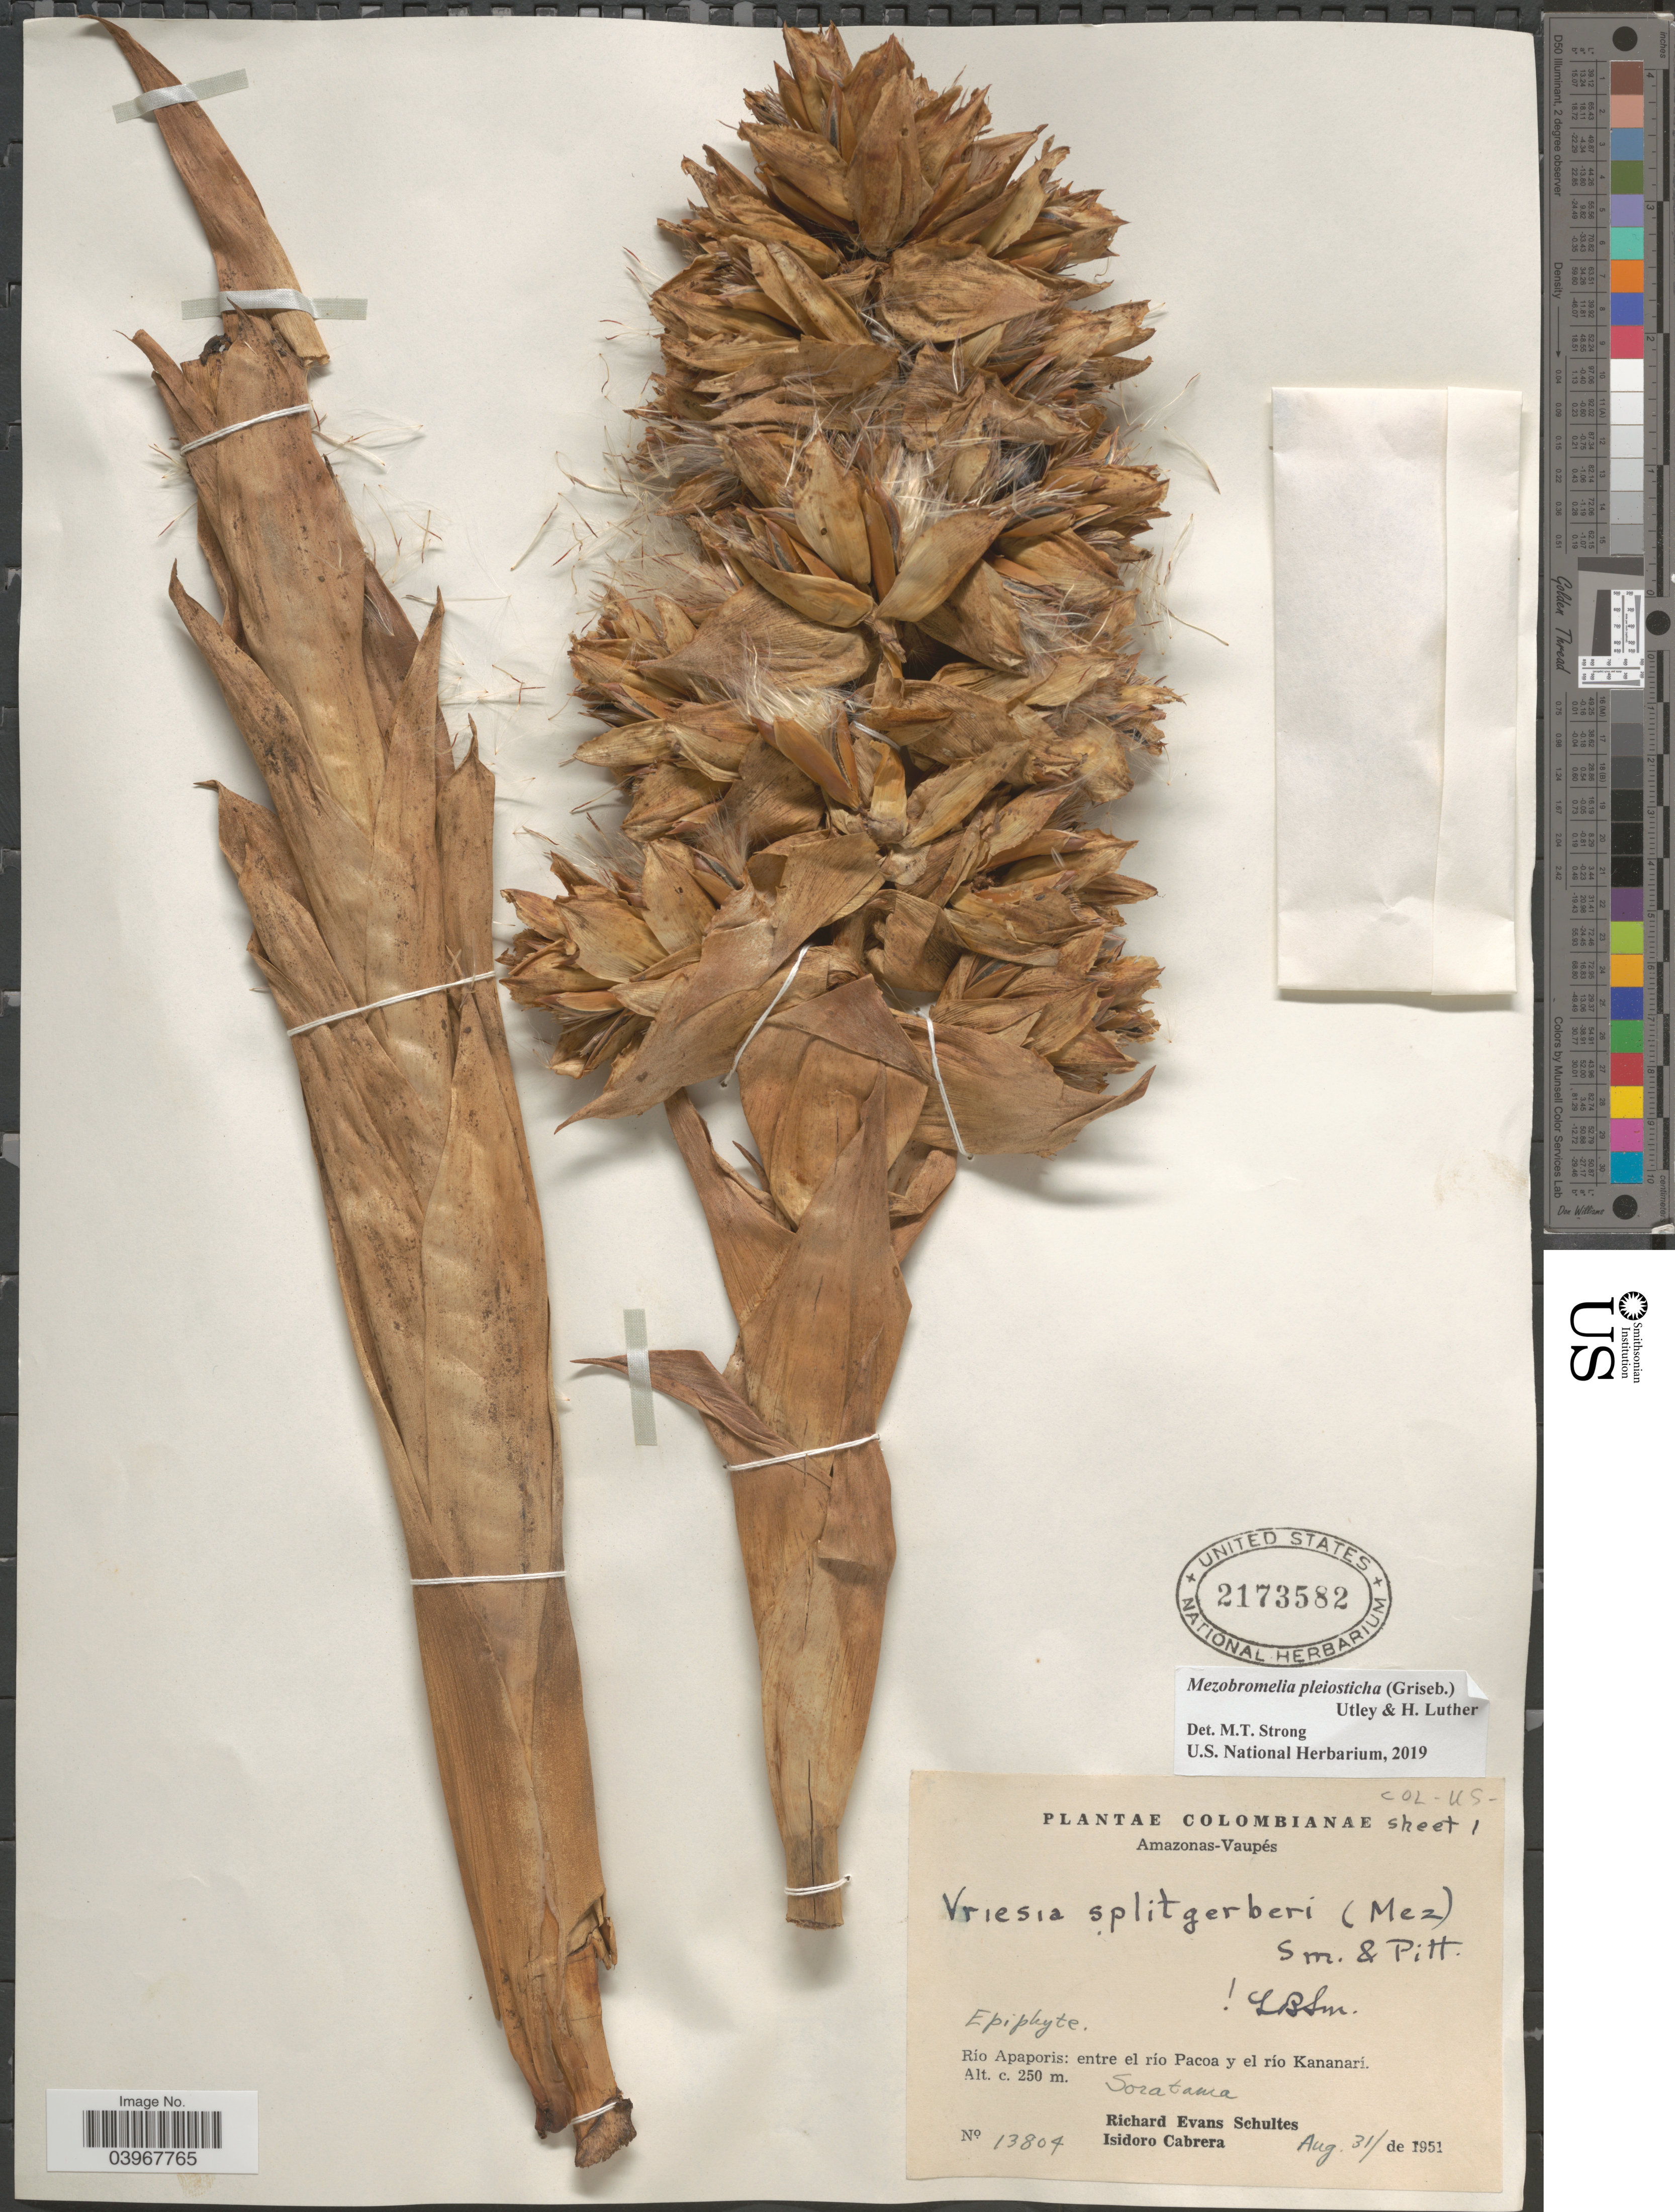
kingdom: Plantae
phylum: Tracheophyta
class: Liliopsida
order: Poales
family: Bromeliaceae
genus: Mezobromelia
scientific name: Mezobromelia pleiosticha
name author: (Griseb.) Utley & H. Luther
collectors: R. E. Schultes & I. Cabrera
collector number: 13804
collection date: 1951-08-31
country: Colombia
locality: Amazonas-Vaupés. Río Apaporis: entre el río Pacoa y el río Kananarí. Soratama.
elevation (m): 250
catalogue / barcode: US 2173582